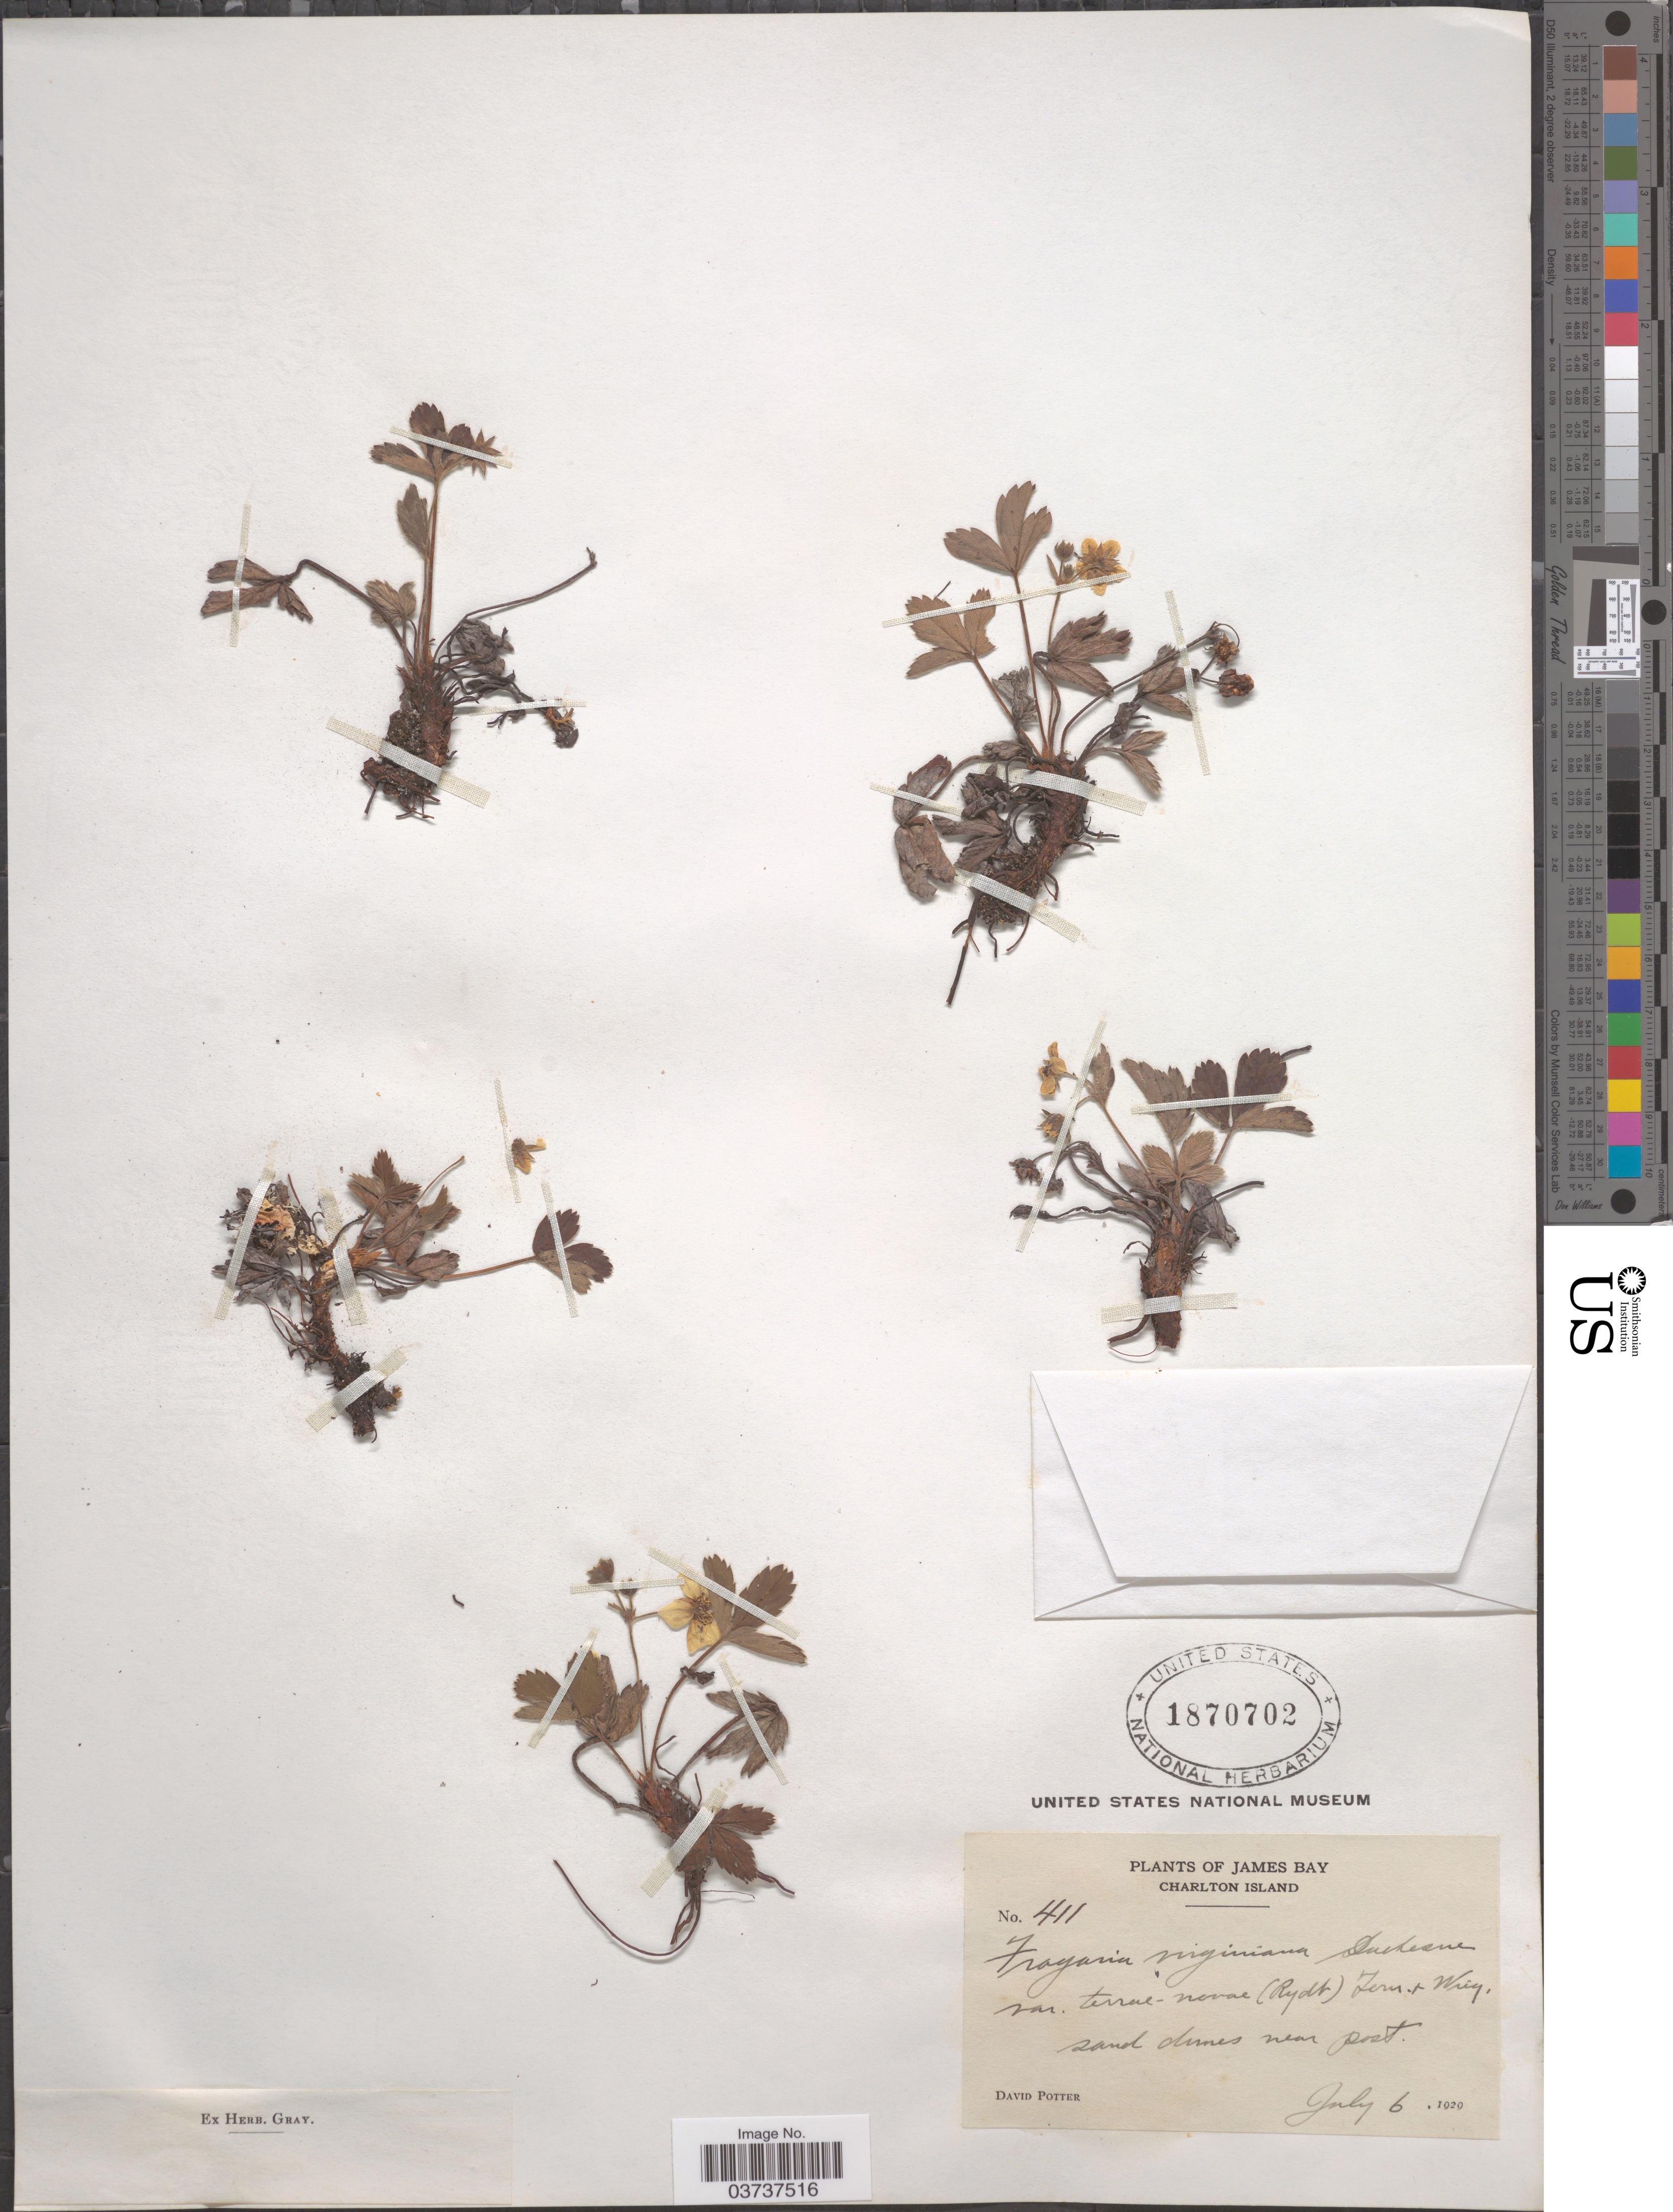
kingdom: Plantae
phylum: Tracheophyta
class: Magnoliopsida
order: Rosales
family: Rosaceae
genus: Fragaria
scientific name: Fragaria virginiana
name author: Mill.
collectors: D. Potter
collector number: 411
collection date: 1929-07-06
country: Canada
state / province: Nunavut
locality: James Bay. Charlton Island.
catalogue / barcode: US 1870702